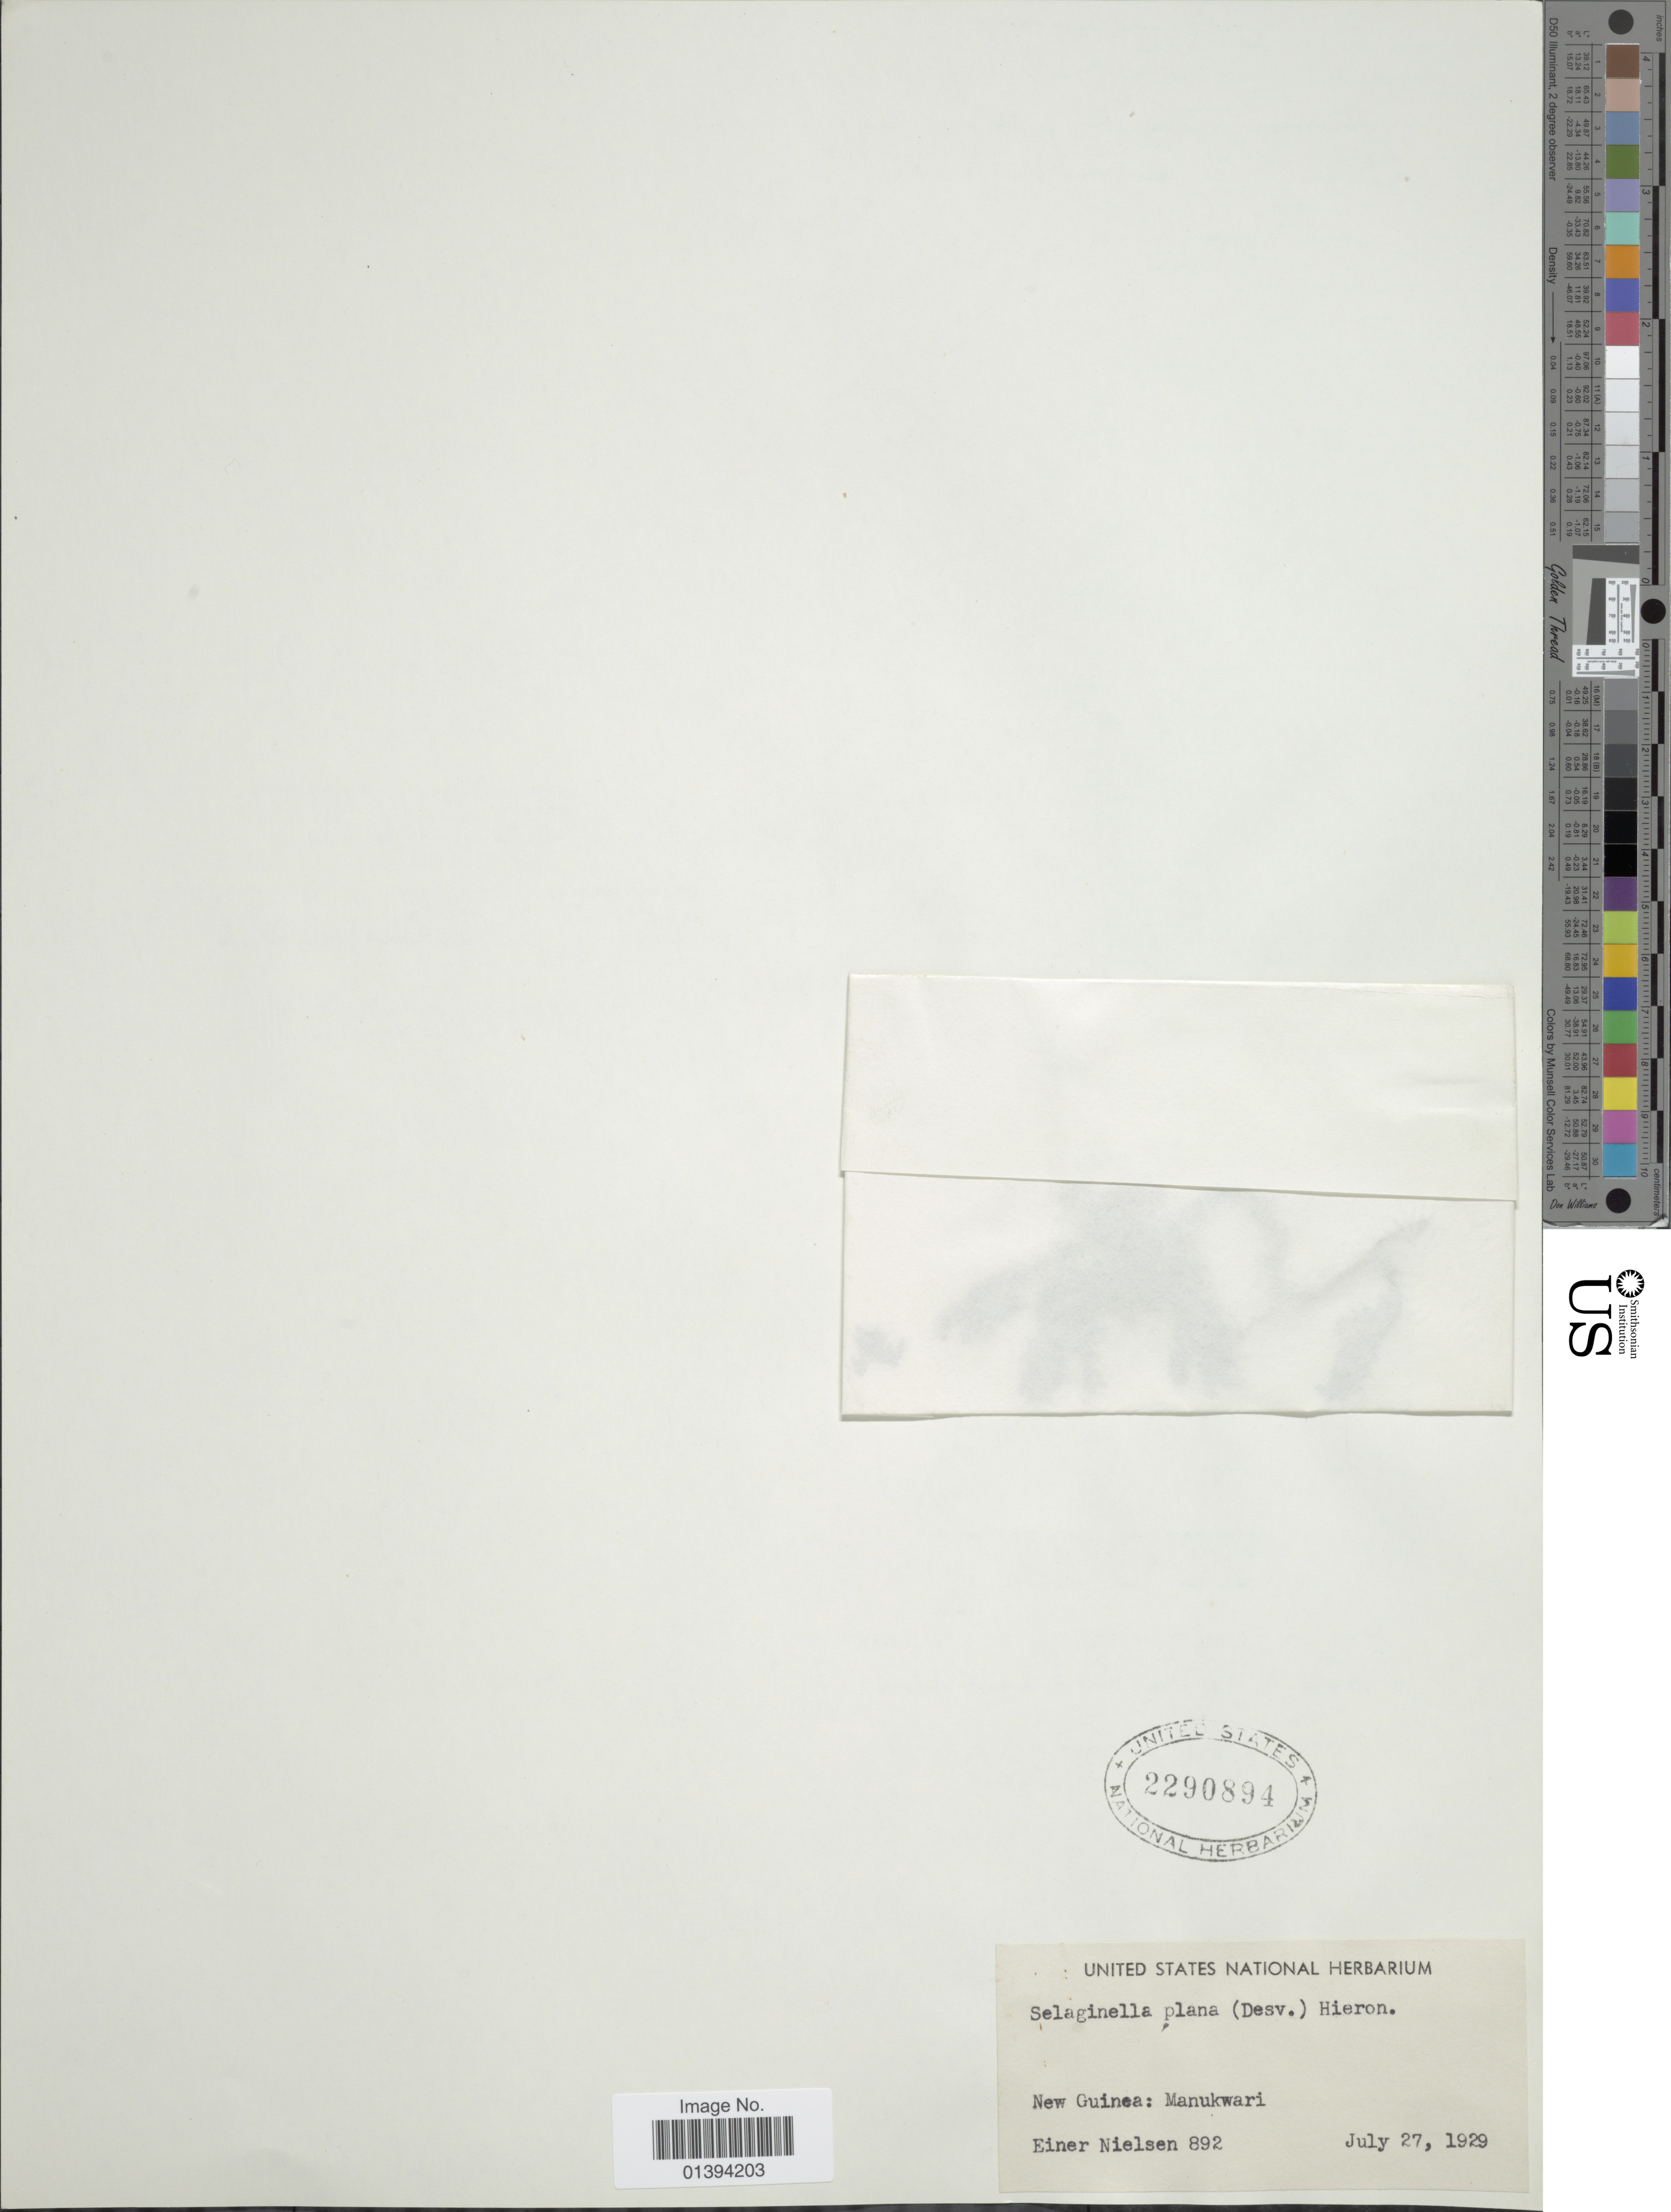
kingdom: Plantae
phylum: Tracheophyta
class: Lycopodiopsida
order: Selaginellales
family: Selaginellaceae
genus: Selaginella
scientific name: Selaginella plana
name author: (Desv. ex Poir.) Hieron.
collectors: E. Nielsen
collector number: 892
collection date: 1929-07-27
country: Indonesia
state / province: Papua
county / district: Papua Barat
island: New Guinea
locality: New Guinea: Manukwari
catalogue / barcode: US 2290894